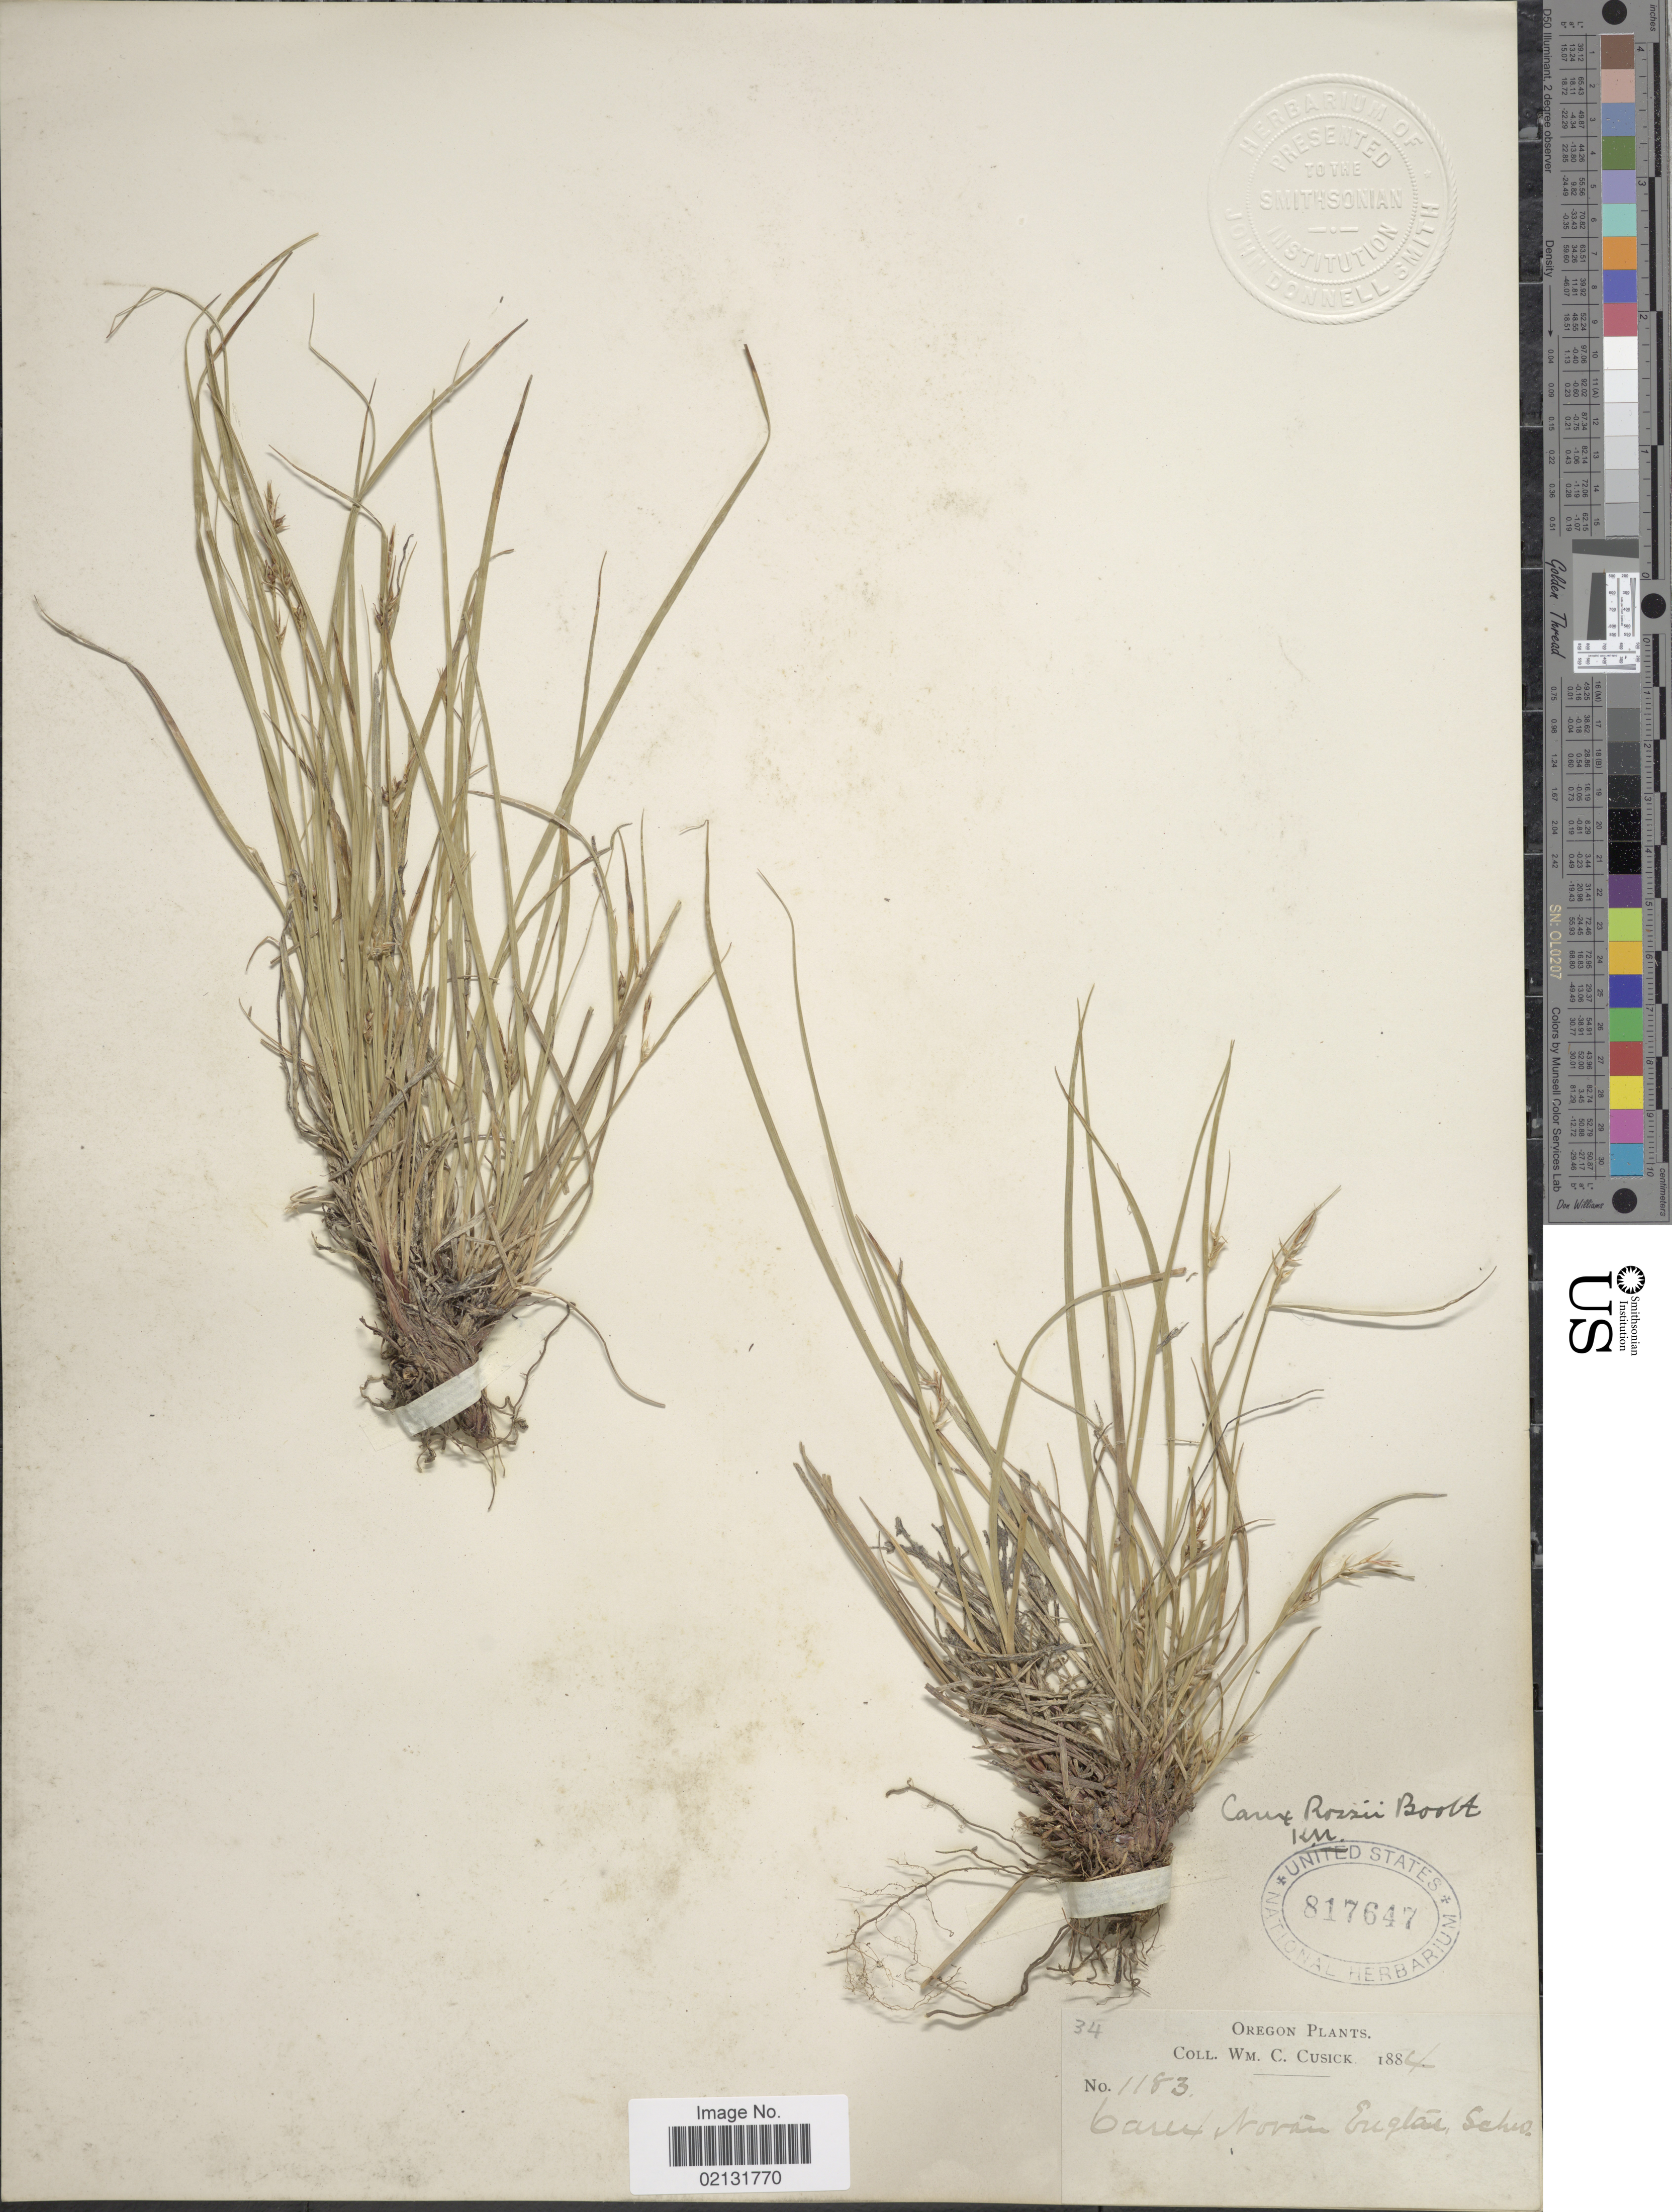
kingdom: Plantae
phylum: Tracheophyta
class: Liliopsida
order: Poales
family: Cyperaceae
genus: Carex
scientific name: Carex rossii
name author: Boott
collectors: W. C. Cusick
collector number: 1183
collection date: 1884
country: United States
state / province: Oregon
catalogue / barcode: US 817647